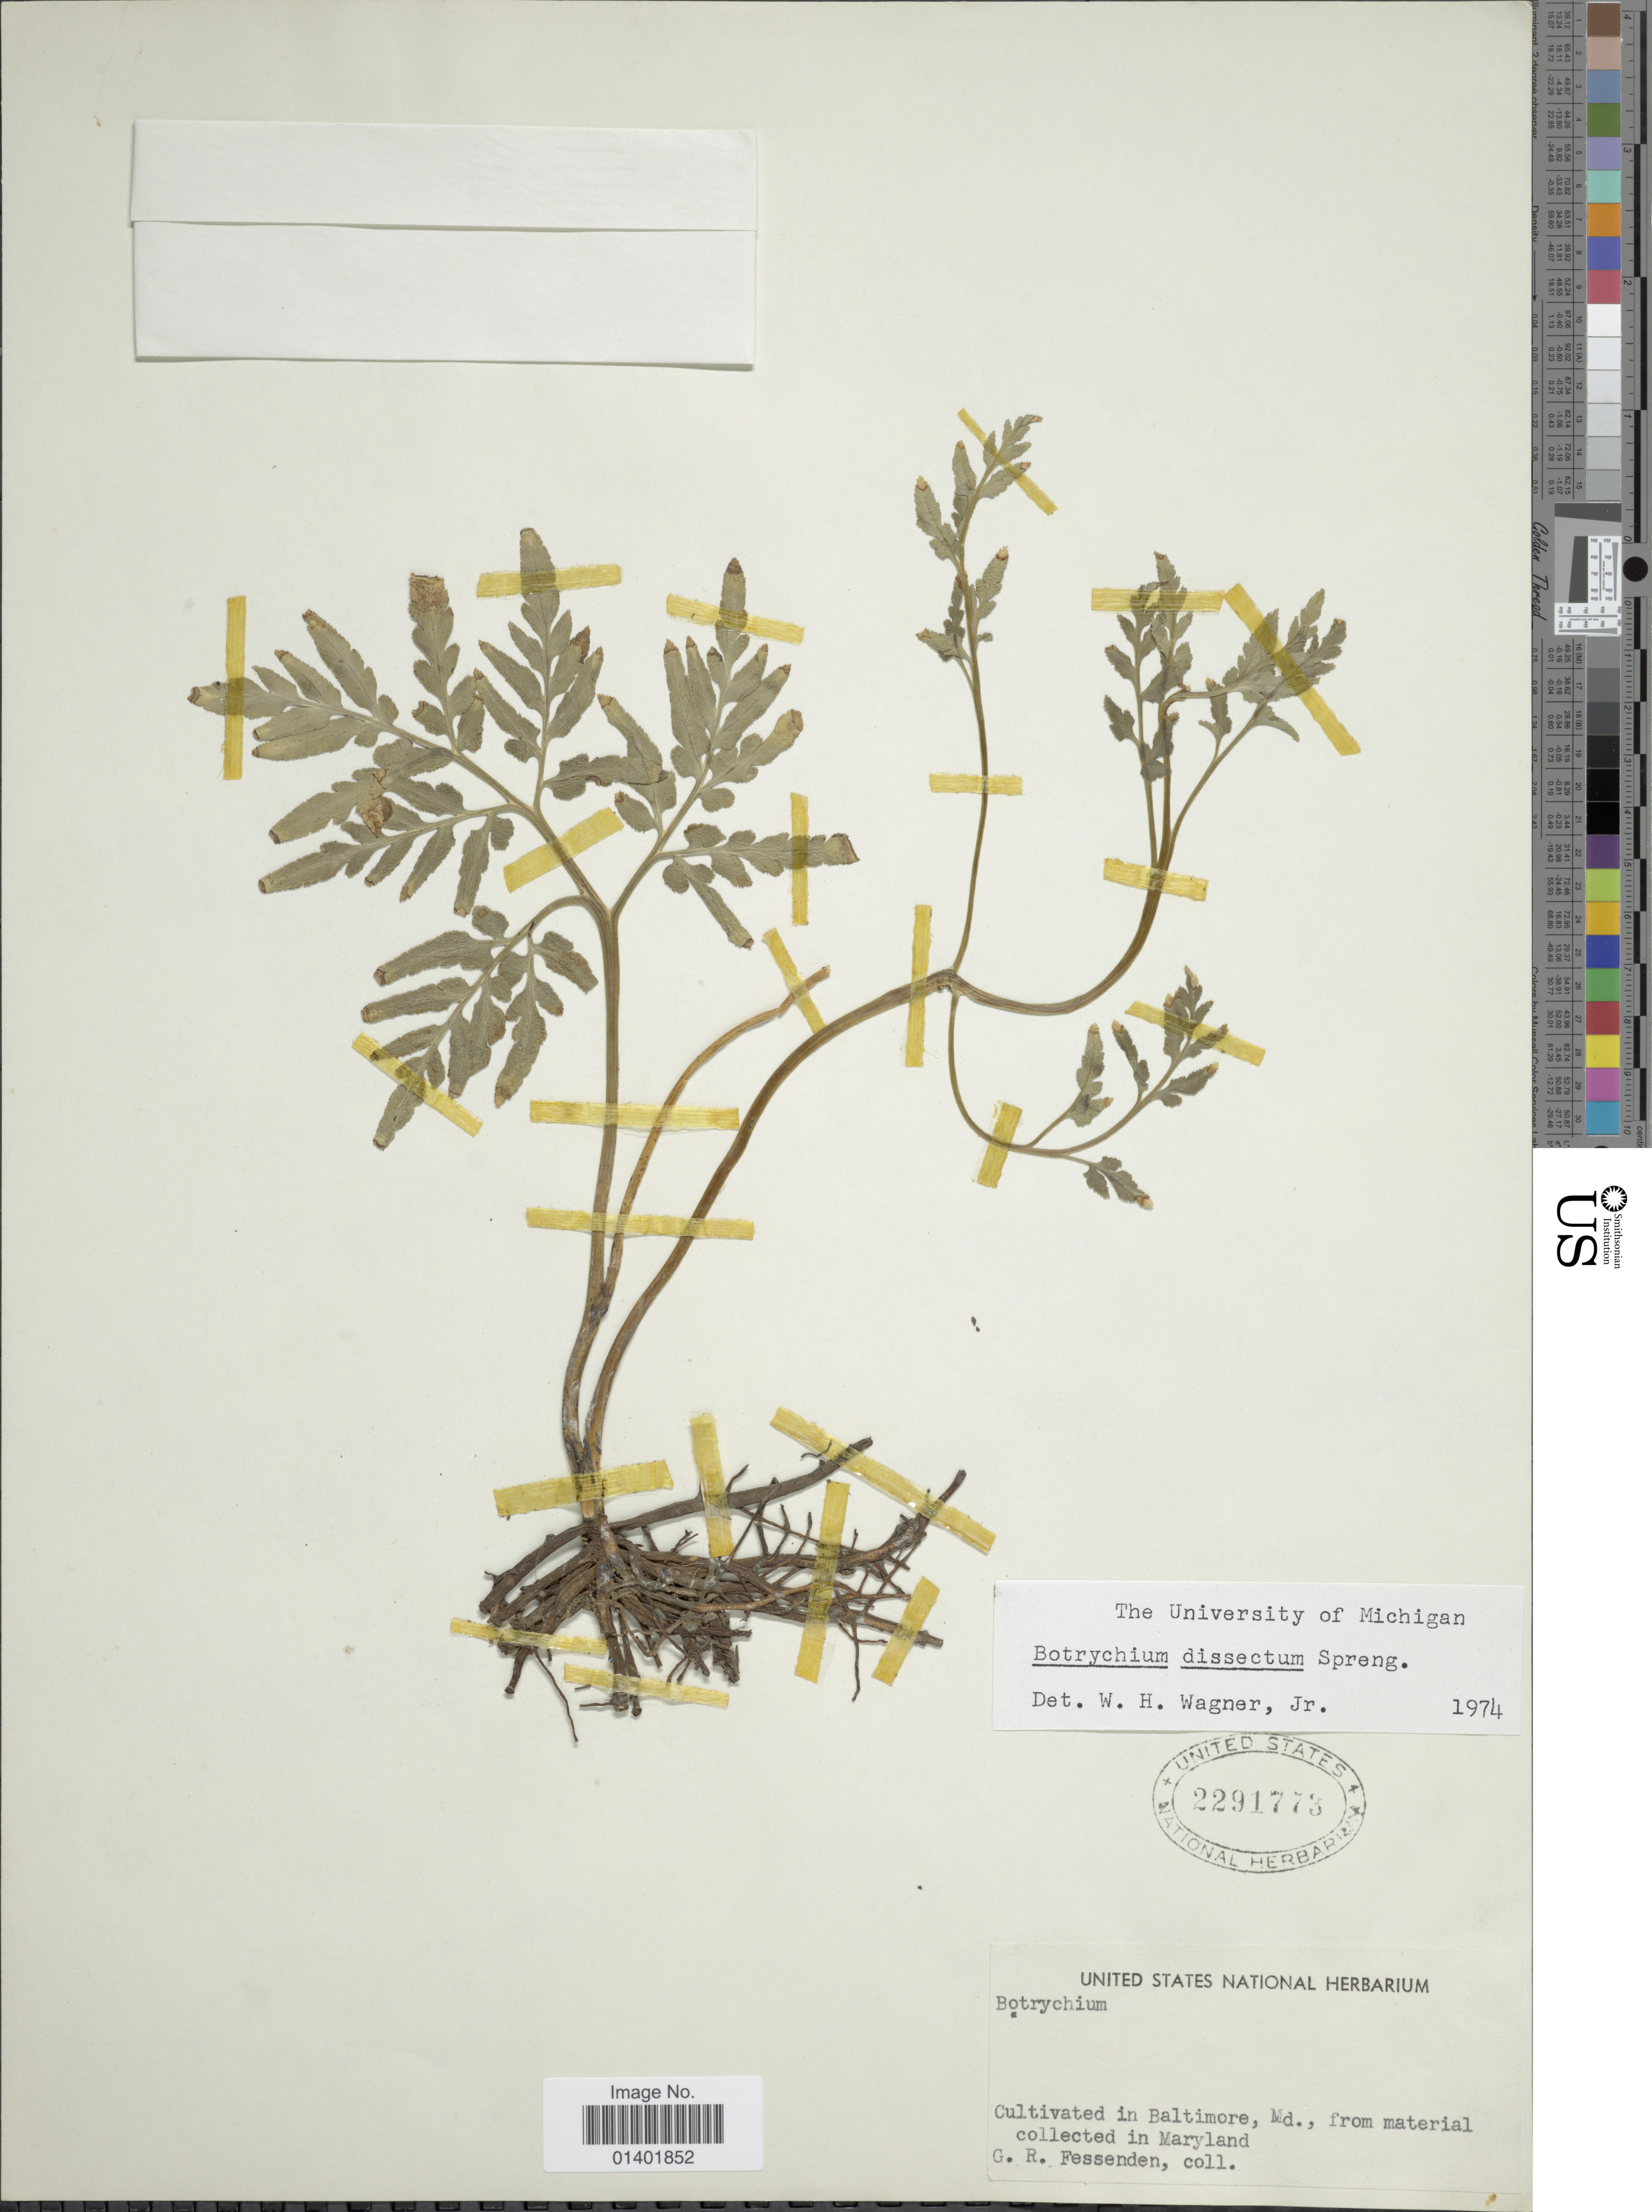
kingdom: Plantae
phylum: Tracheophyta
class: Polypodiopsida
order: Ophioglossales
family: Ophioglossaceae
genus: Botrychium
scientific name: Botrychium dissectum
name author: Spreng.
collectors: G. Fessenden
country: United States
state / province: Maryland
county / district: City of Baltimore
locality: Baltimore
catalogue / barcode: US 2291773